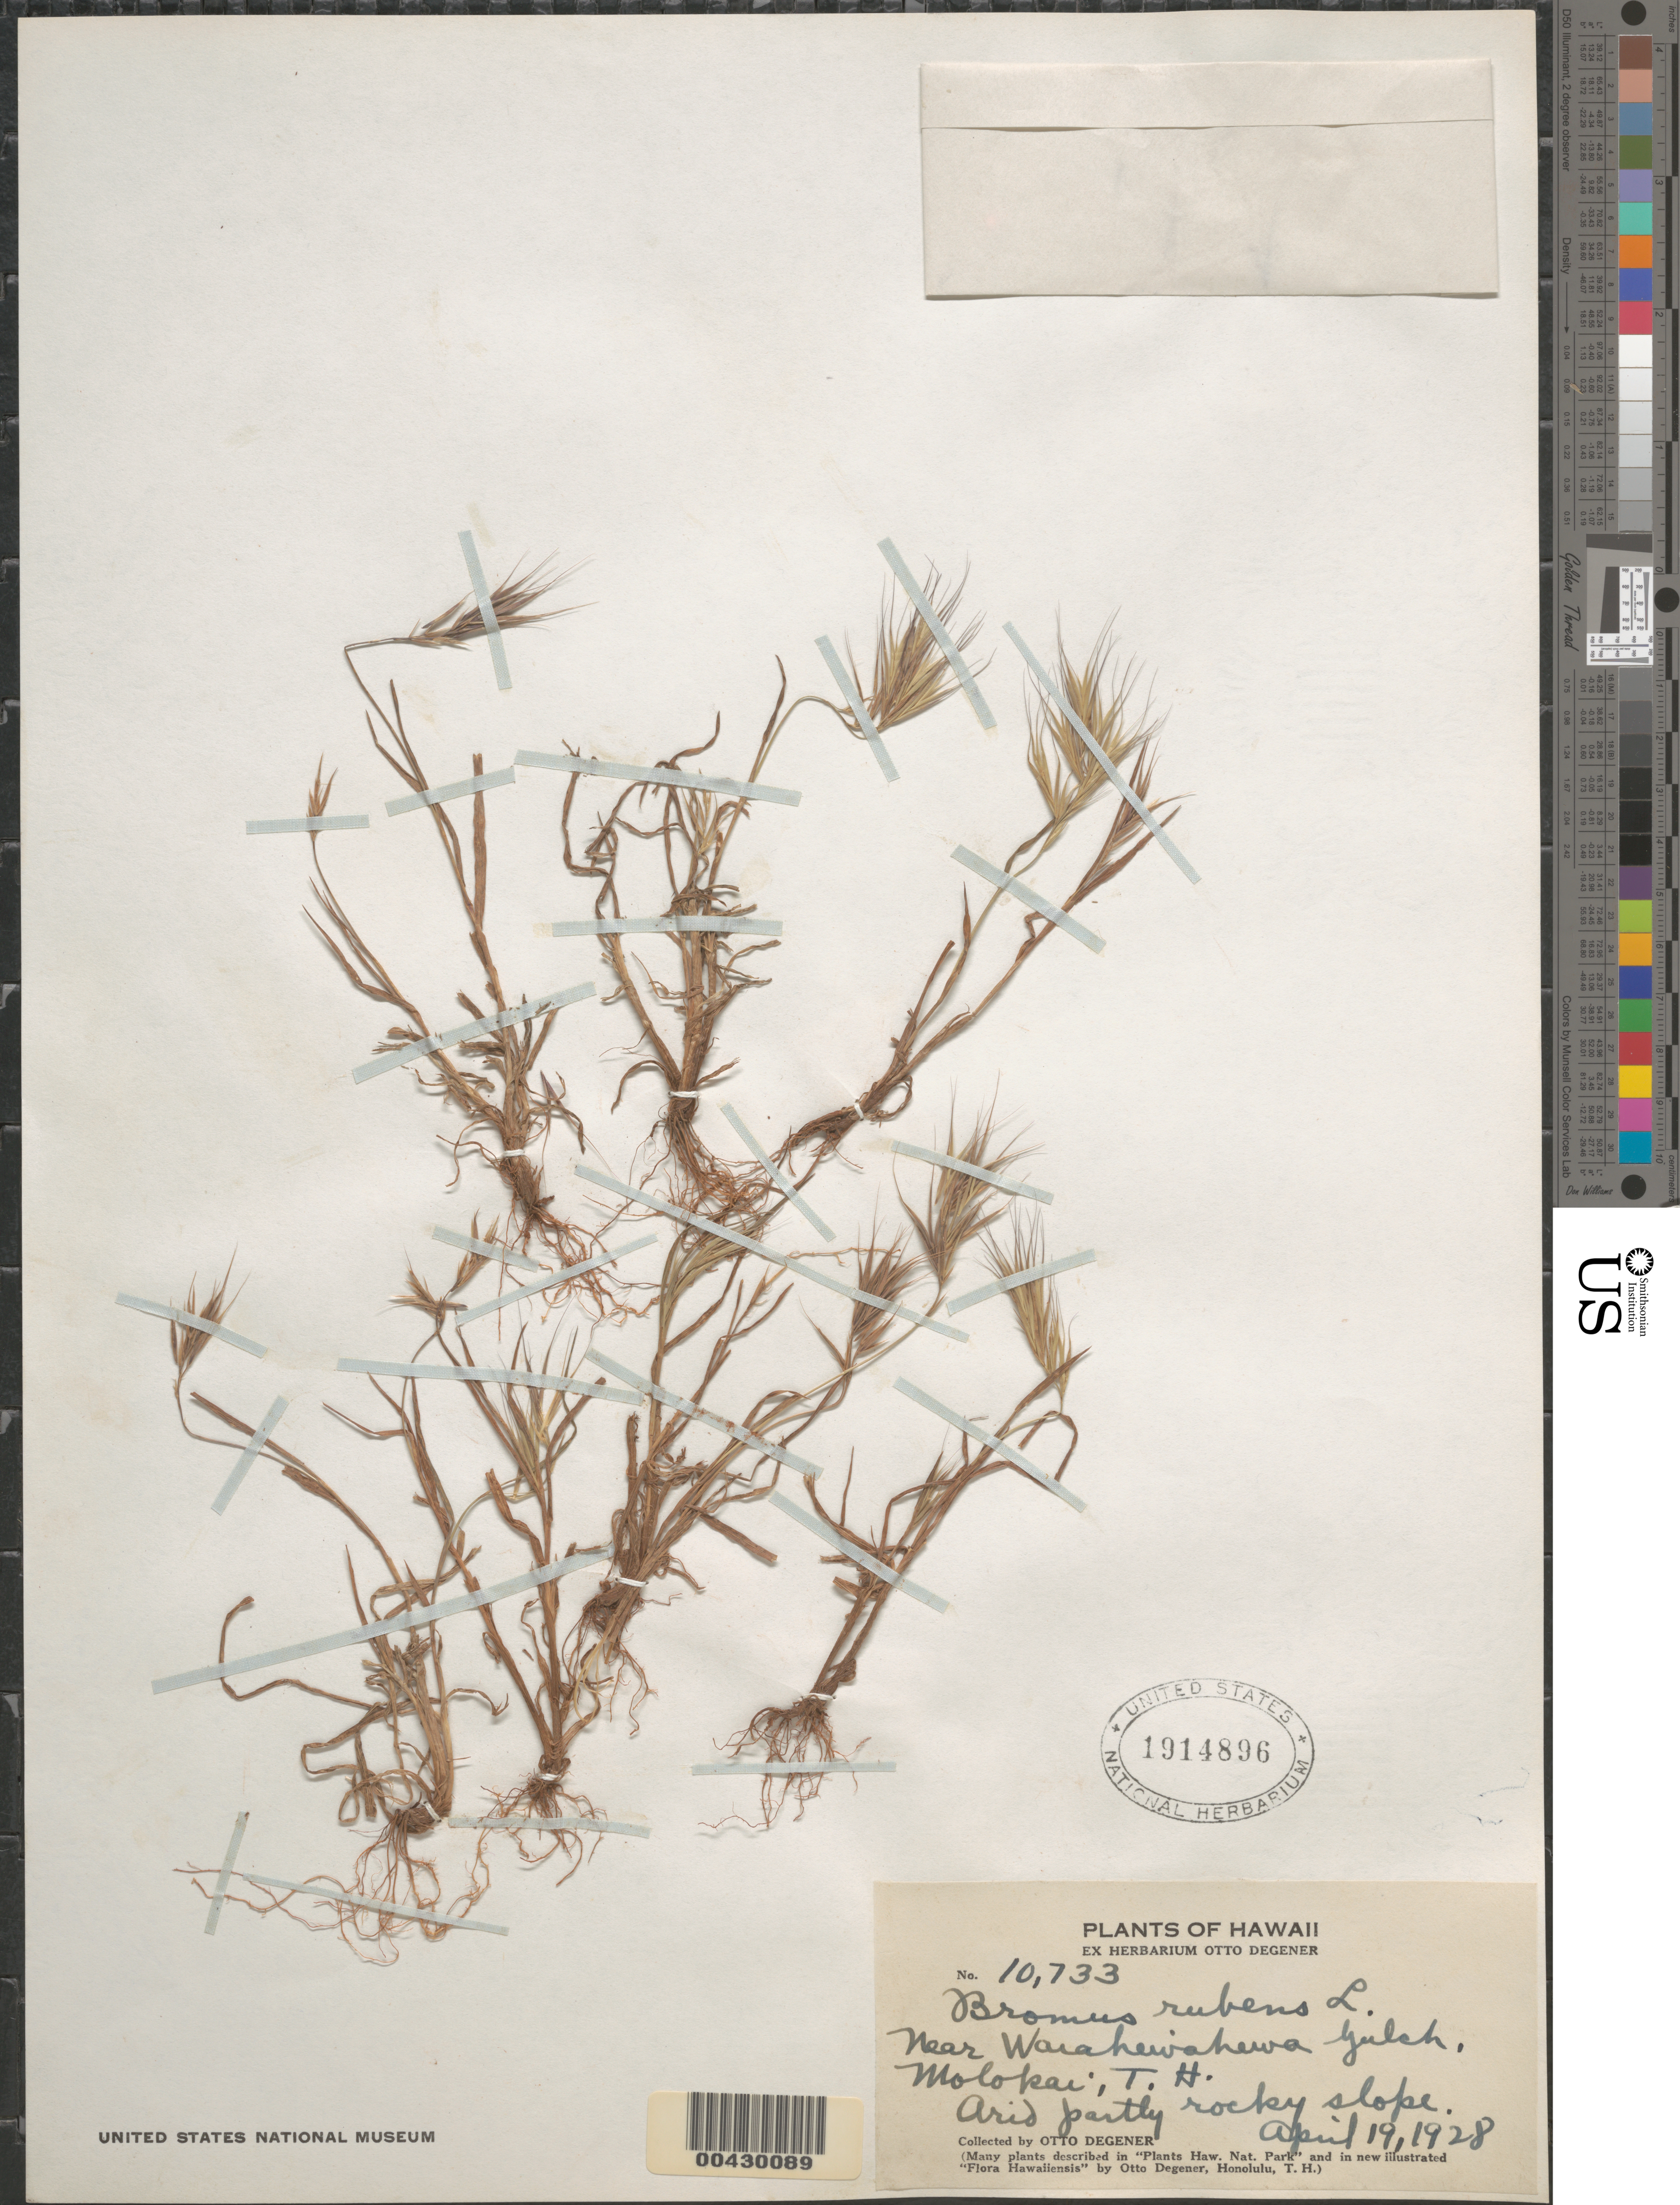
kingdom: Plantae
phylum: Tracheophyta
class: Liliopsida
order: Poales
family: Poaceae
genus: Bromus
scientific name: Bromus madritensis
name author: L.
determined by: Faccenda, K.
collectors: O. Degener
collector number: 10733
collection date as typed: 19 Apr 1928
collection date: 1928-04-19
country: United States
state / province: Hawaii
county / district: Maui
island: Moloka'i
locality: near Waiahewahewa Gulch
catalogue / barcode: US 1914896